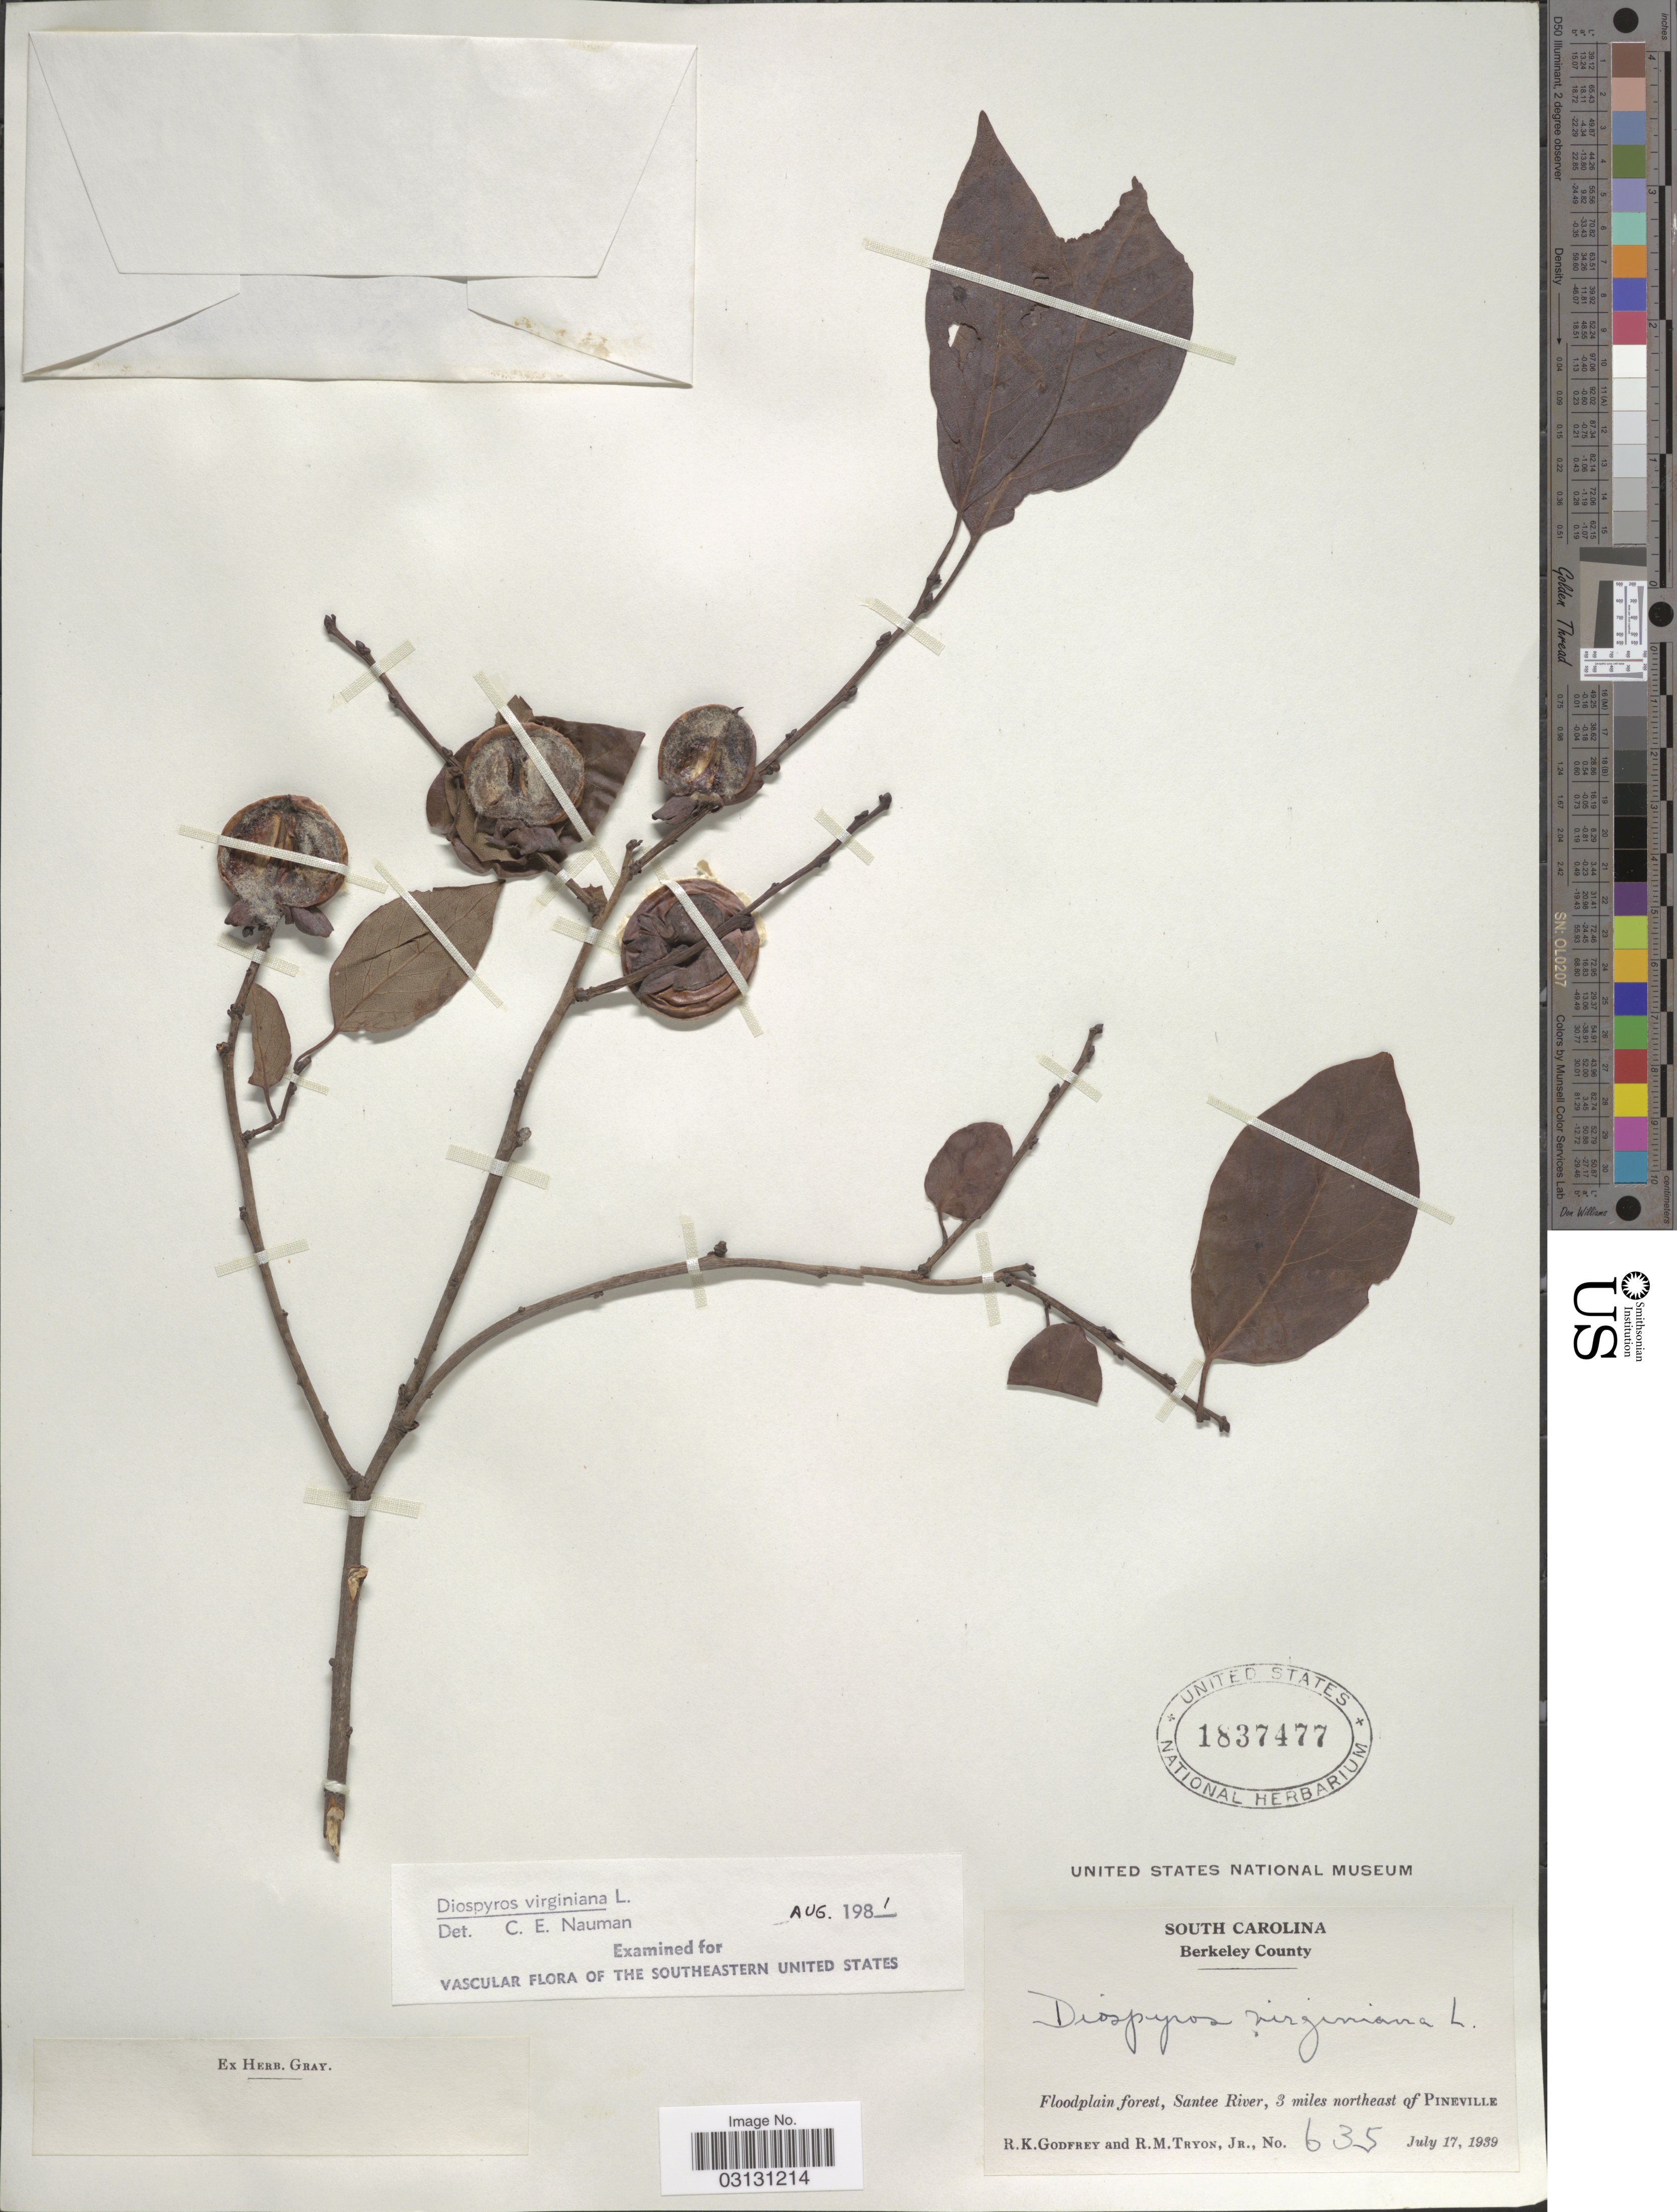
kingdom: Plantae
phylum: Tracheophyta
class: Magnoliopsida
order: Ericales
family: Ebenaceae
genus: Diospyros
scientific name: Diospyros virginiana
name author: L.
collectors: R. K. Godfrey & R. Tryon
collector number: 635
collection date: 1939-07-17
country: United States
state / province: South Carolina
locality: Berkeley County. Floodplain forest, Santee River, 3 miles northeast of Pineville.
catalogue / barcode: US 1837477